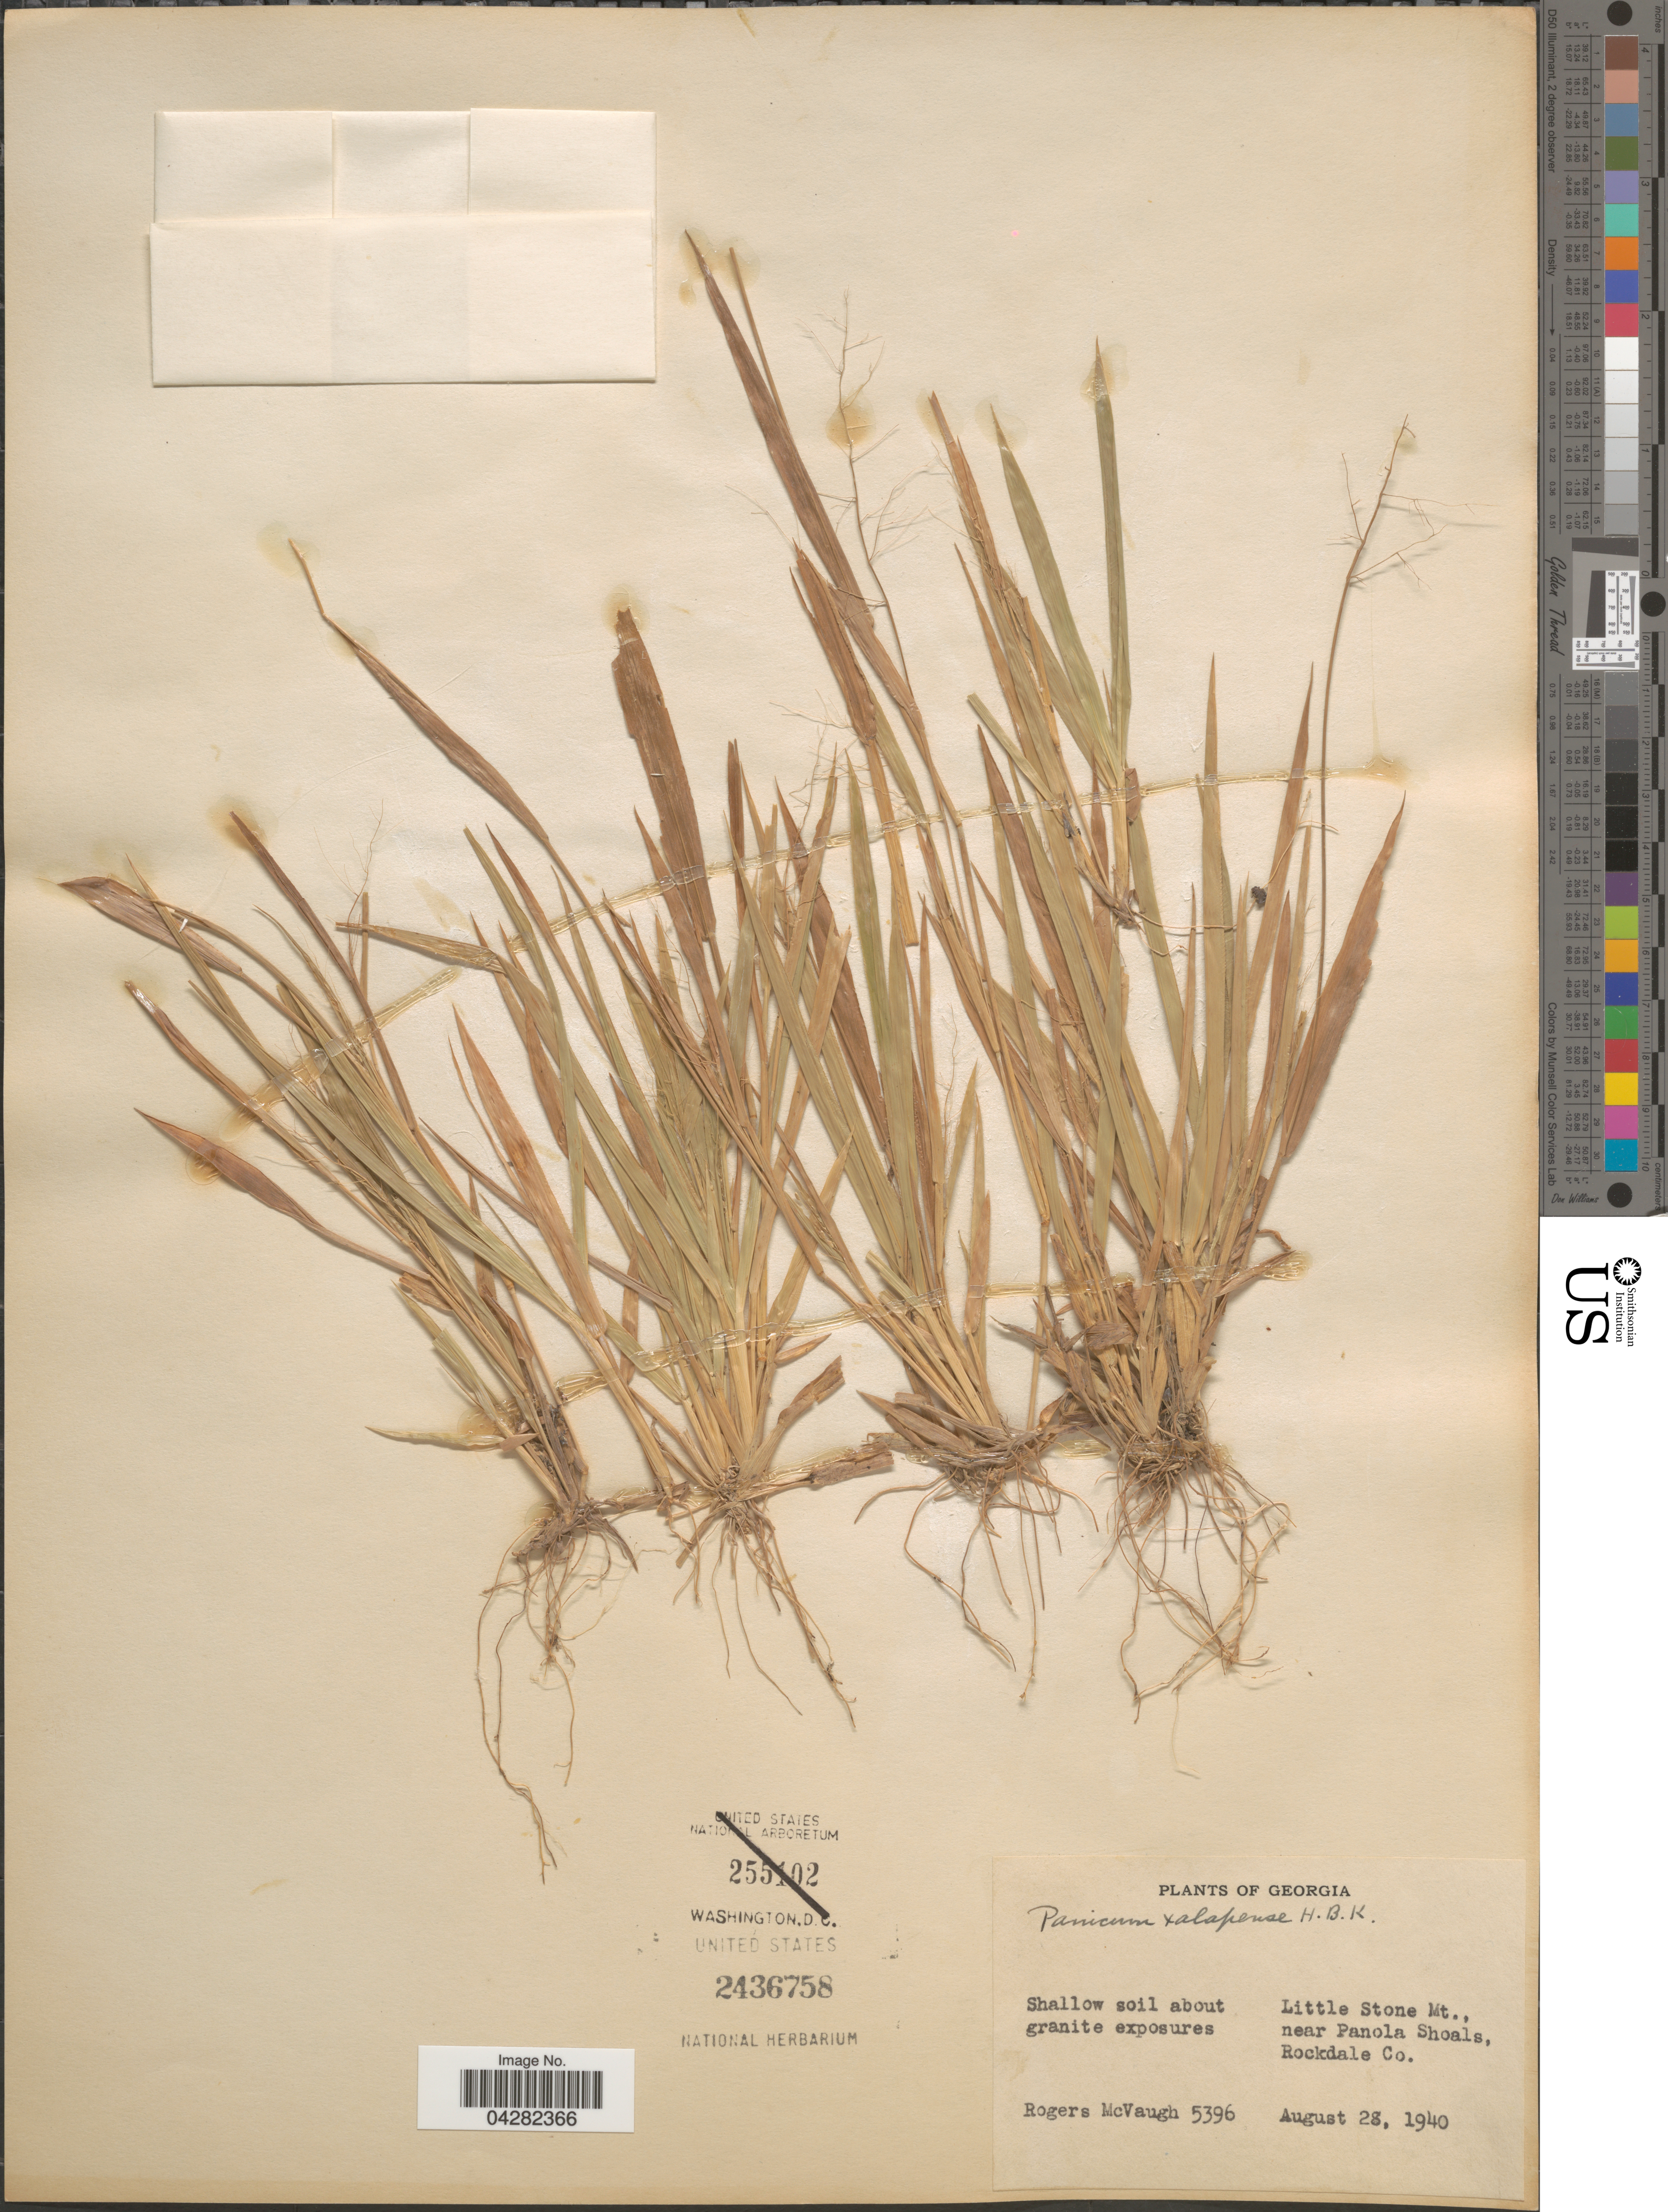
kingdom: Plantae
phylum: Tracheophyta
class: Liliopsida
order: Poales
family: Poaceae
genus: Dichanthelium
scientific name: Dichanthelium laxiflorum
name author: (Lam.) Gould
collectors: R. McVaugh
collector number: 5396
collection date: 1940-08-28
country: United States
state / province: Georgia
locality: Little Stone Mt., near Panola Shoals, Rockdale Co.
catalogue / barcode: US 2436758